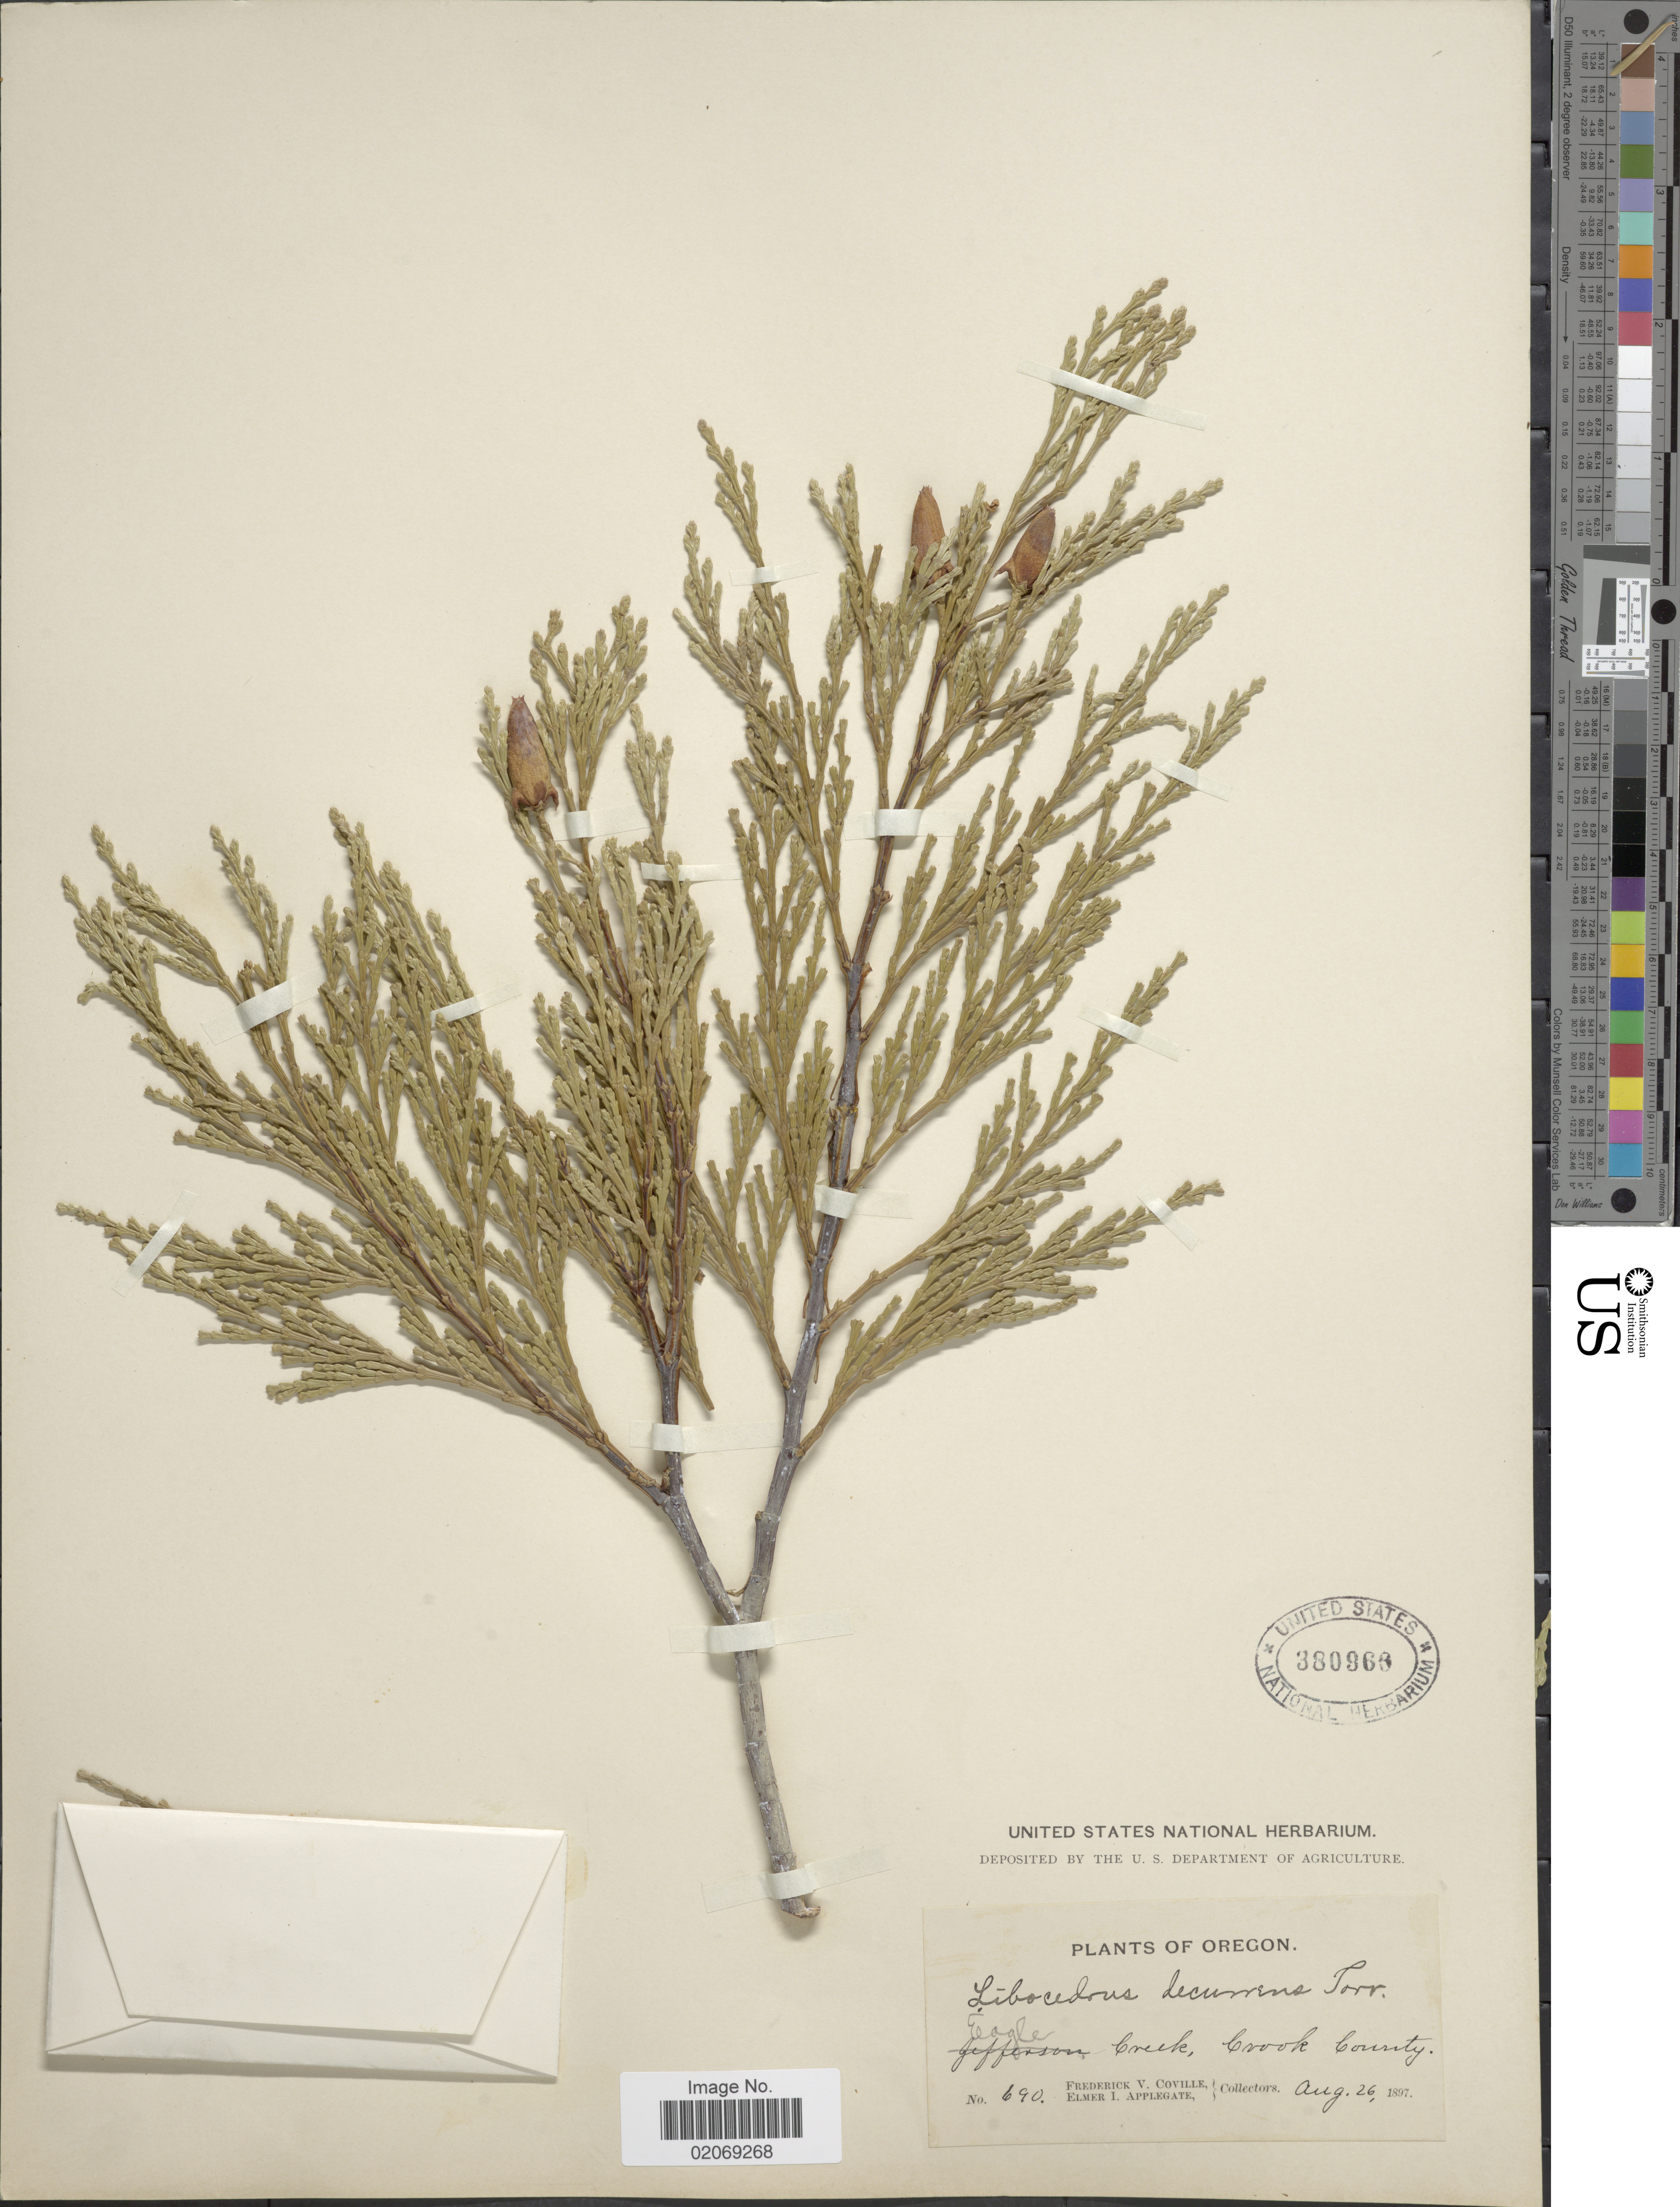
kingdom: Plantae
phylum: Tracheophyta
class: Pinopsida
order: Pinales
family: Cupressaceae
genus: Libocedrus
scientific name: Libocedrus decurrens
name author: Torr.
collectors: F. V. Coville & E. I. Applegate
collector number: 690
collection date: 1897-08-26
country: United States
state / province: Oregon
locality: Eagle Creek, Crook County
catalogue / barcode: US 380960